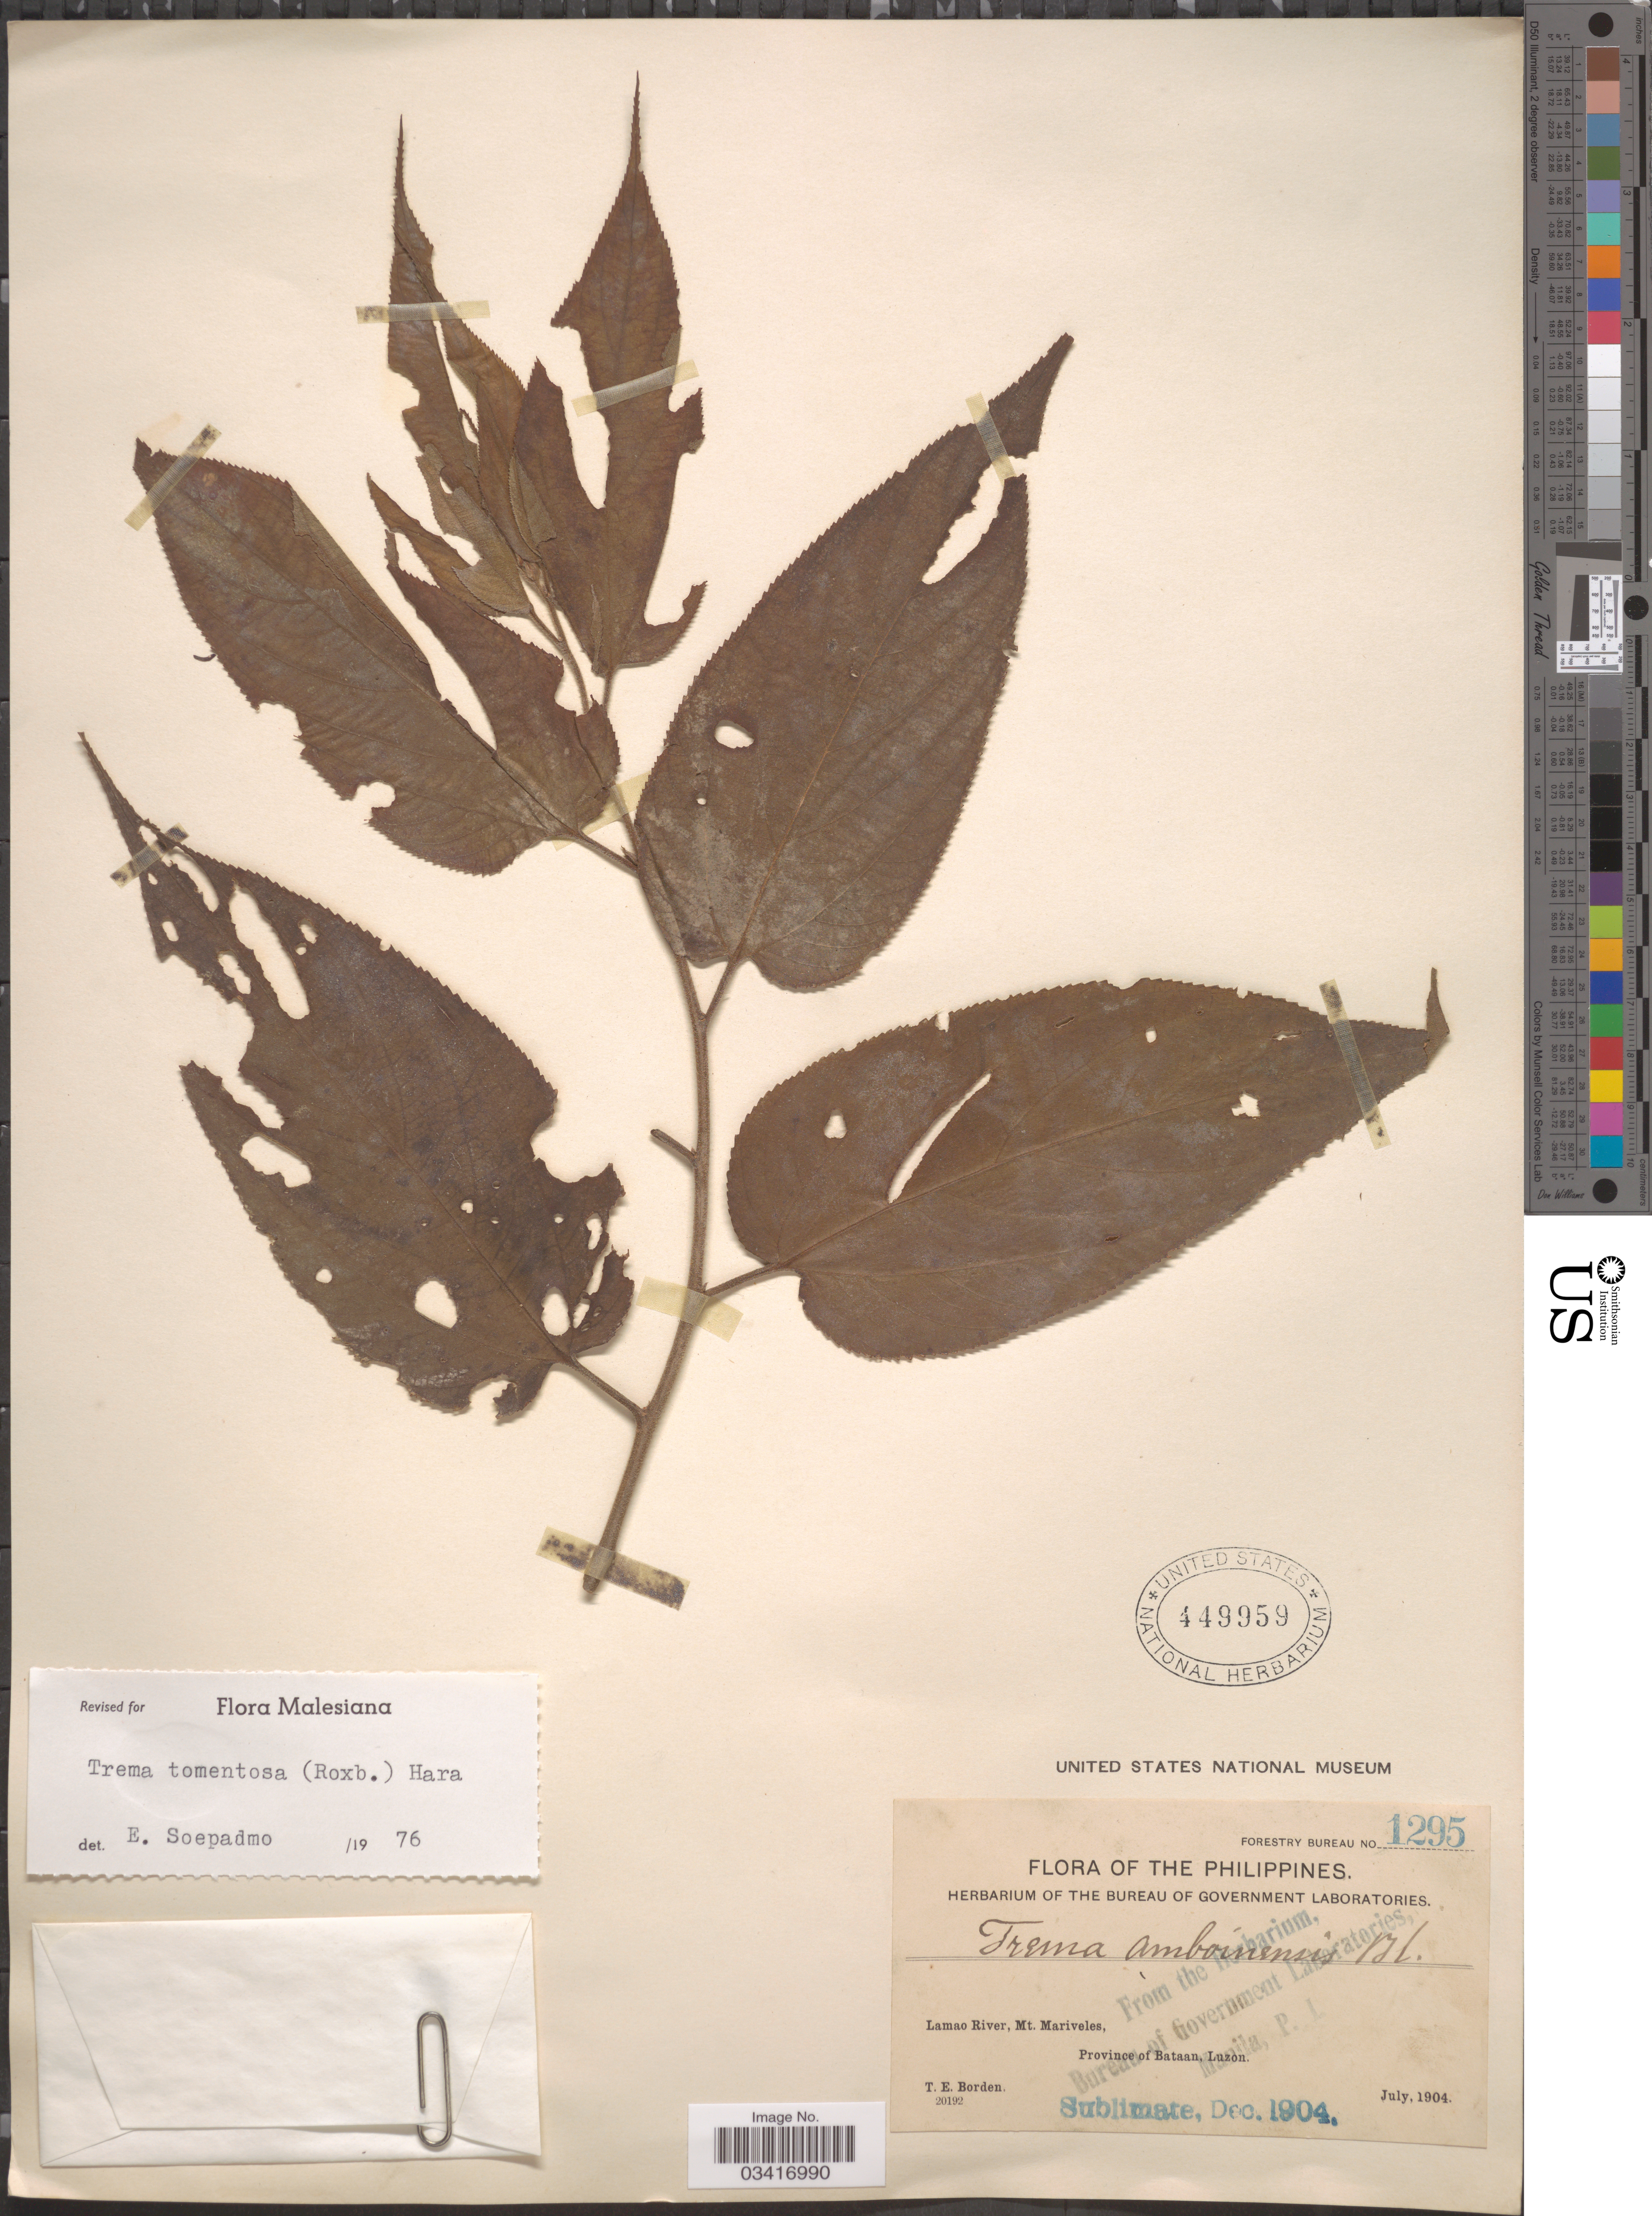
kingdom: Plantae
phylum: Tracheophyta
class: Magnoliopsida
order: Rosales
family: Cannabaceae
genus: Trema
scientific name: Trema tomentosum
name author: (Roxb.) Y. Hara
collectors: T. E. Borden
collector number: Forestry Bureau 1295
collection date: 1904-07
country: Philippines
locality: Lamao River, Mt. Mariveles. Province of Bataan, Luzon.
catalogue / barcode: US 449959